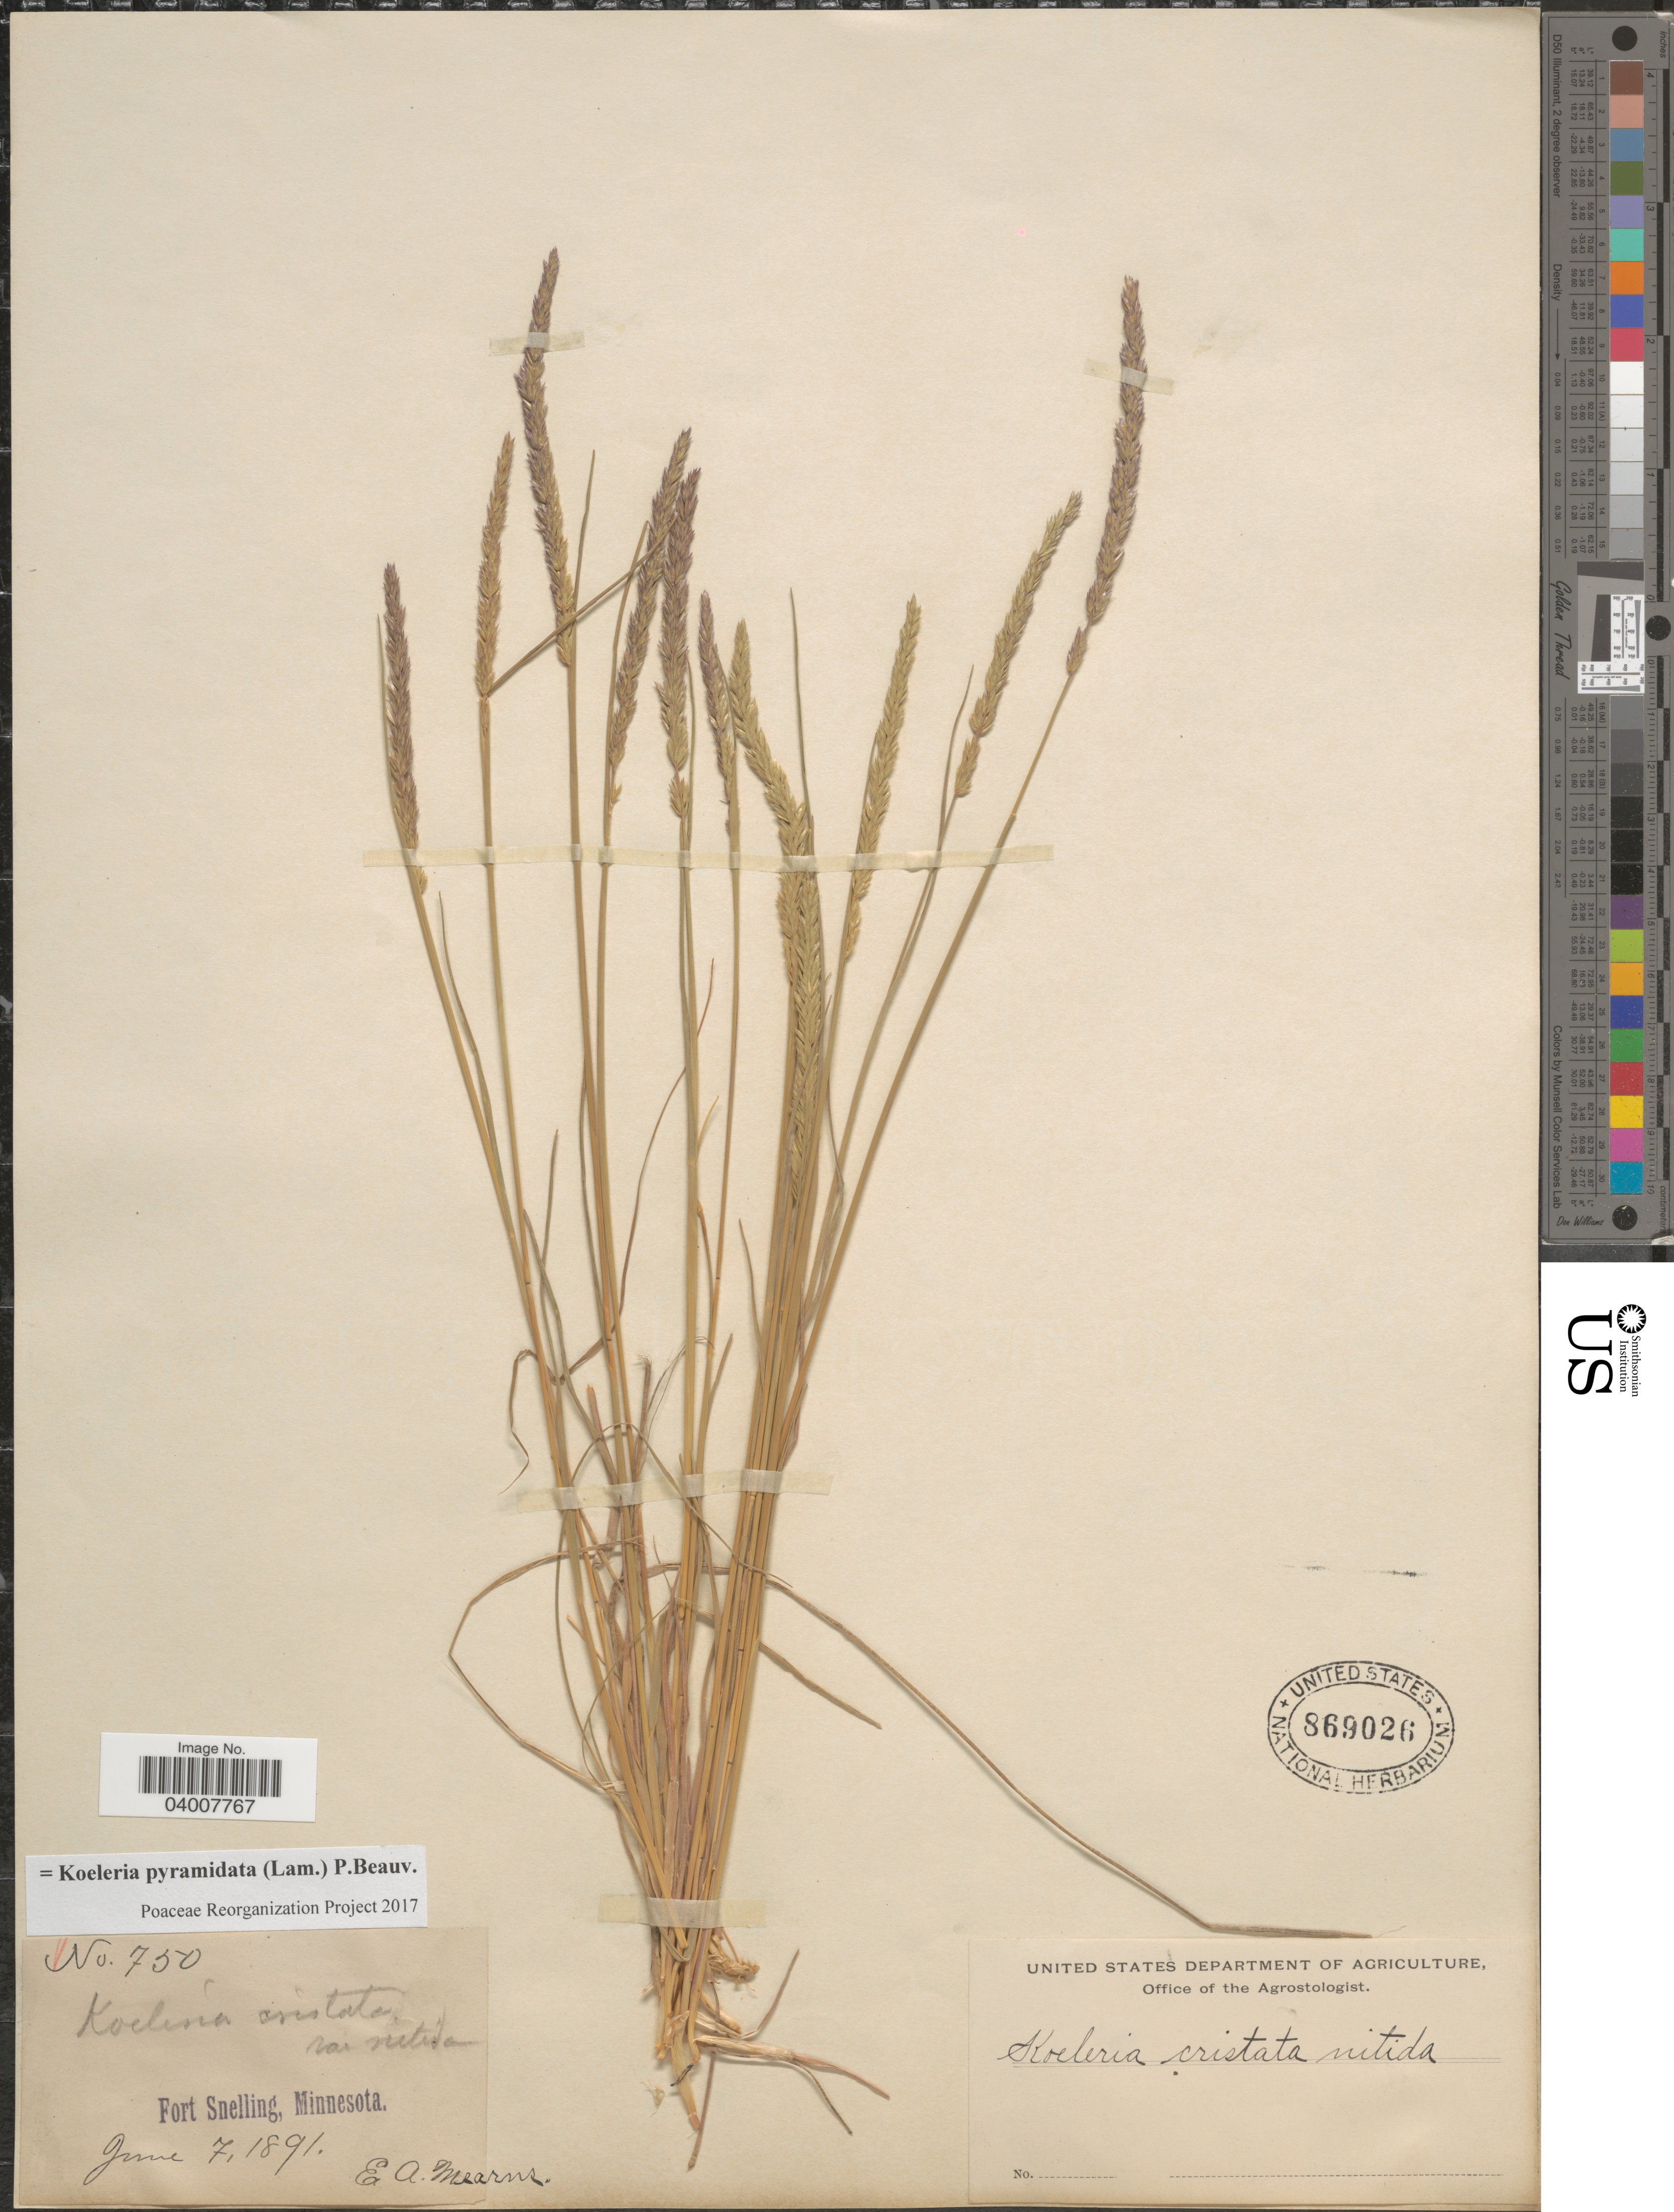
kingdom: Plantae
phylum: Tracheophyta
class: Liliopsida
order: Poales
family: Poaceae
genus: Koeleria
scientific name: Koeleria pyramidata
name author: (Lam.) P. Beauv.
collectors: E. A. Mearns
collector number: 750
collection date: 1891-06-07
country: United States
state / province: Minnesota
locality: Fort Snelling.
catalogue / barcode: US 869026